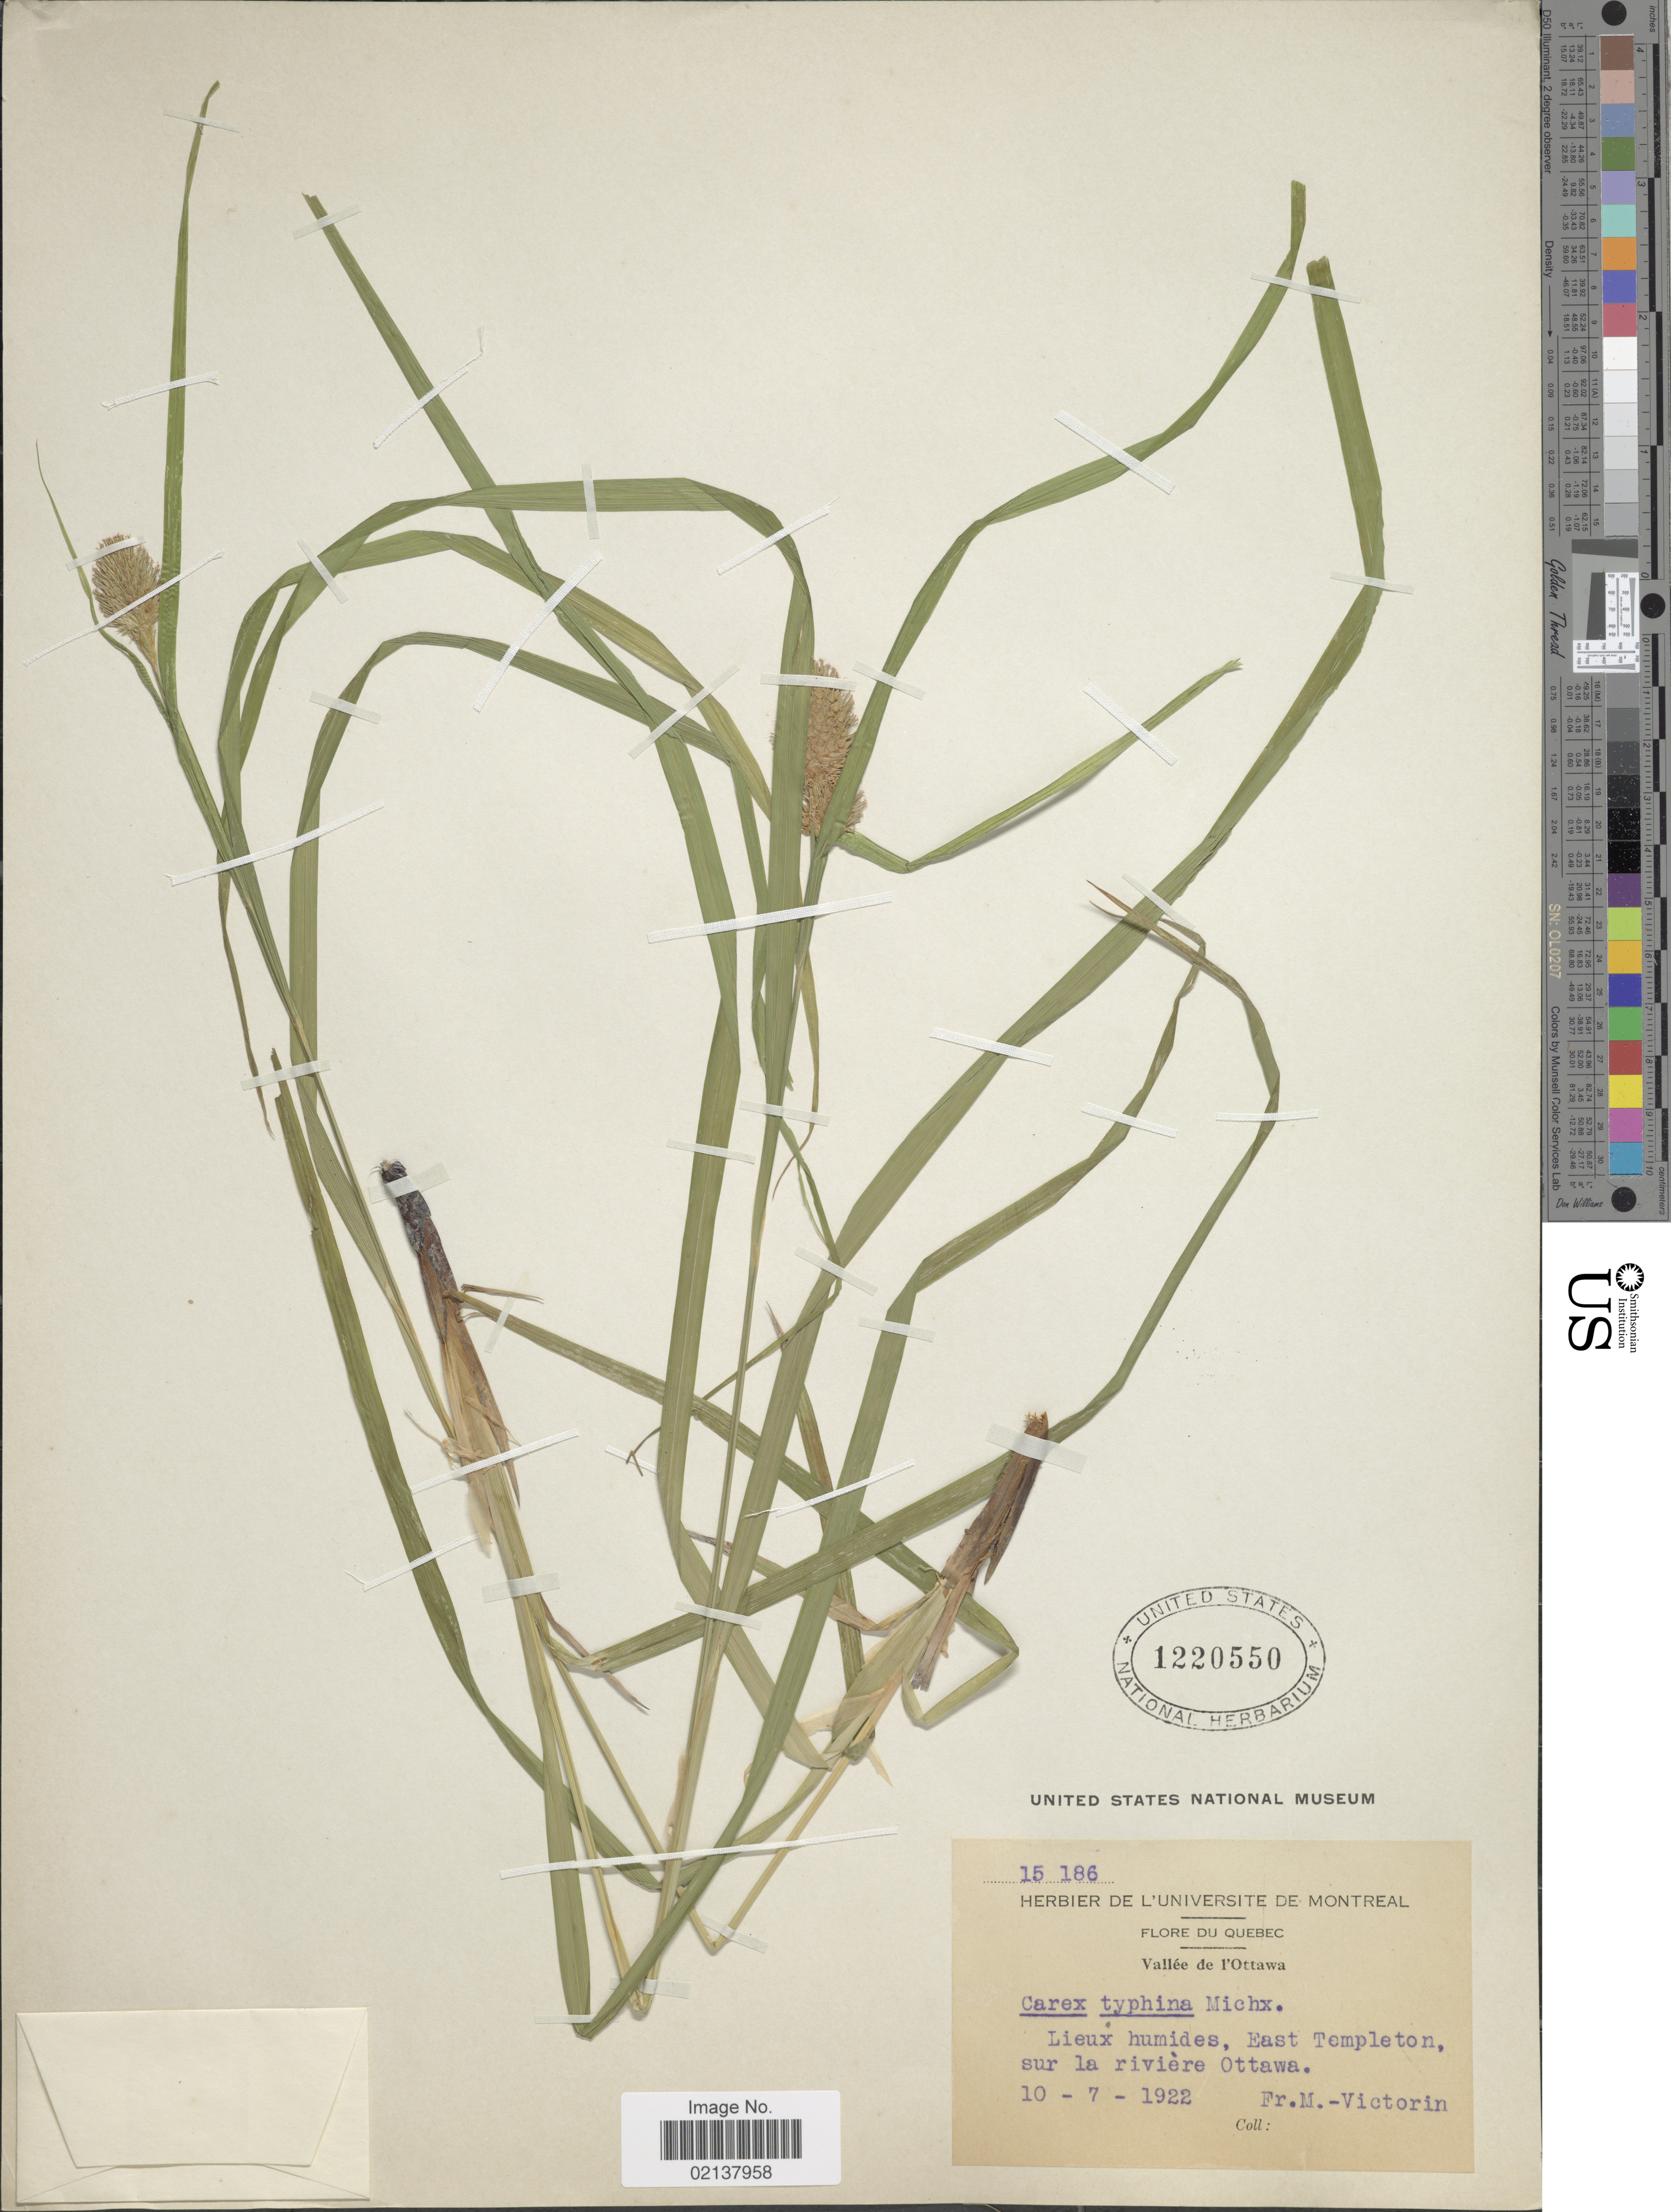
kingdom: Plantae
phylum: Tracheophyta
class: Liliopsida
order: Poales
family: Cyperaceae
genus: Carex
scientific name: Carex typhina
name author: Michx.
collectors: F. Marie-Victorin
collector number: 15186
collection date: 1922-07-10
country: Canada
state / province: Quebec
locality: Quebec, Lieux humides, East Templeton sur la riviere Ottawa. Vallee de l'Ottawa.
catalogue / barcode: US 1220550